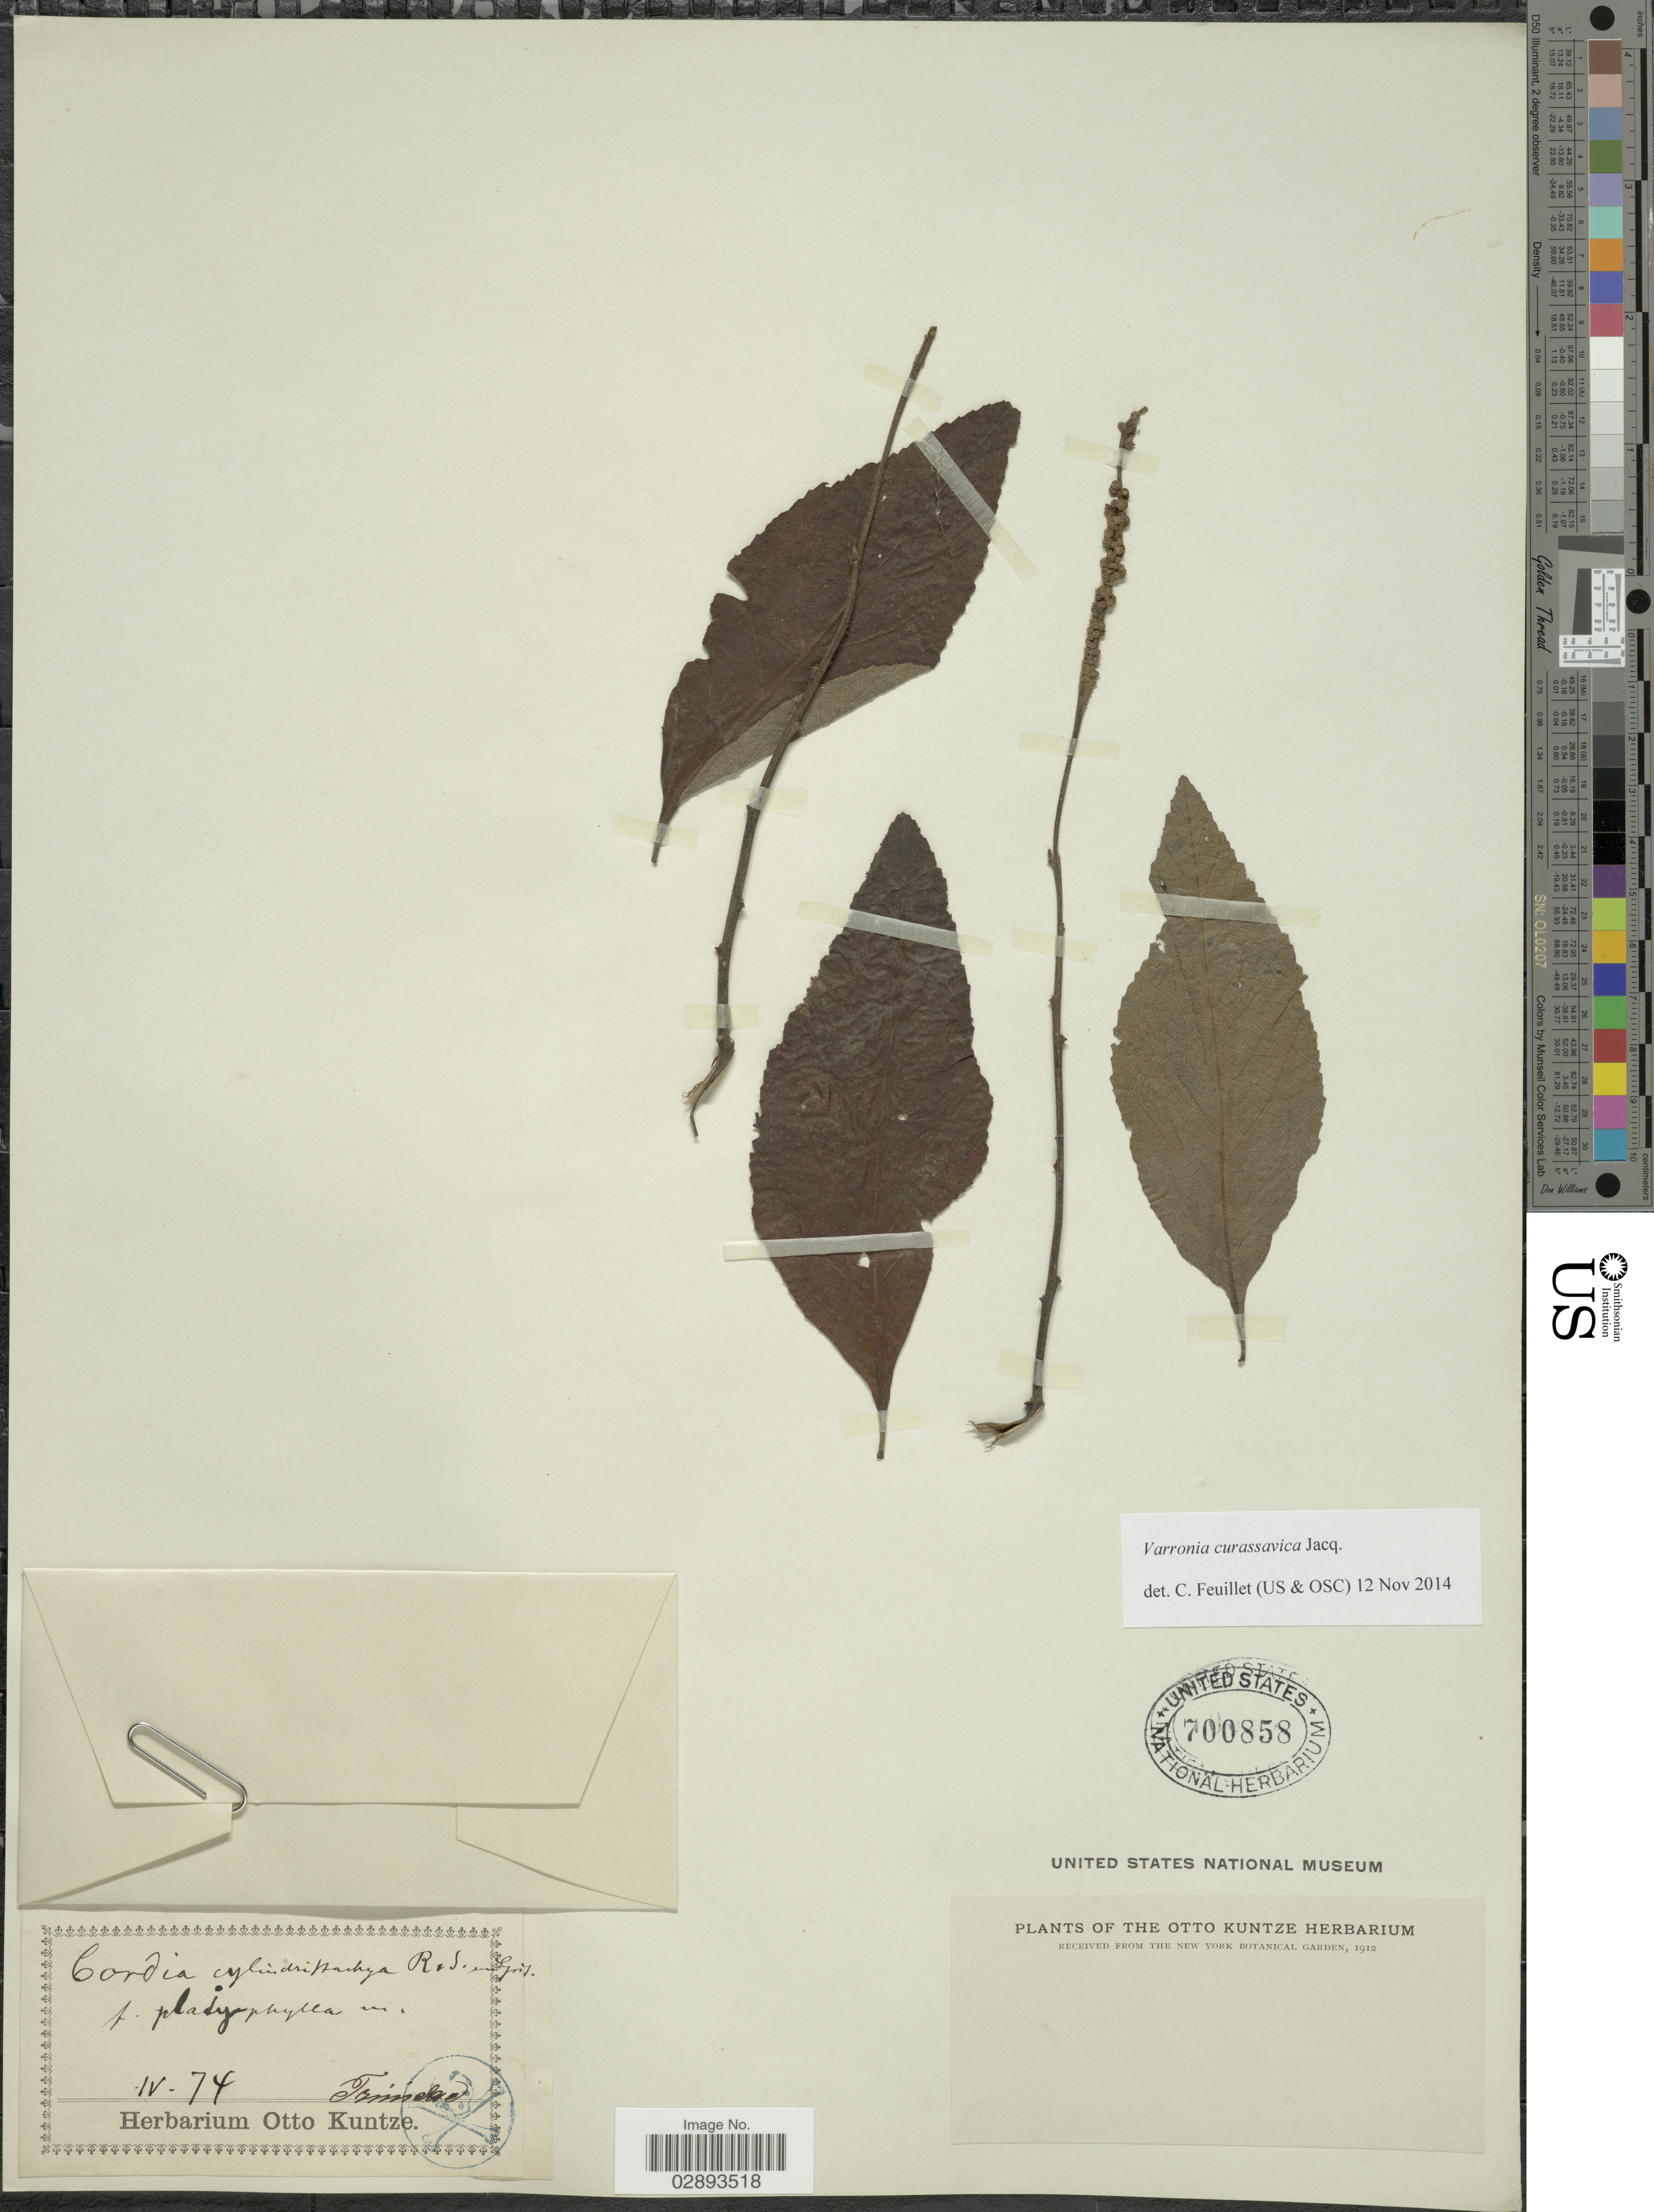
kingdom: Plantae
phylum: Tracheophyta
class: Magnoliopsida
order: Boraginales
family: Cordiaceae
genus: Varronia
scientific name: Varronia curassavica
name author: Jacq.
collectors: ex herb. Otto Kuntze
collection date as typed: Transcribed d/m/y: /4/74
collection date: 1874-04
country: Trinidad and Tobago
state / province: Trinidad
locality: Trinidad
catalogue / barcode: US 700858